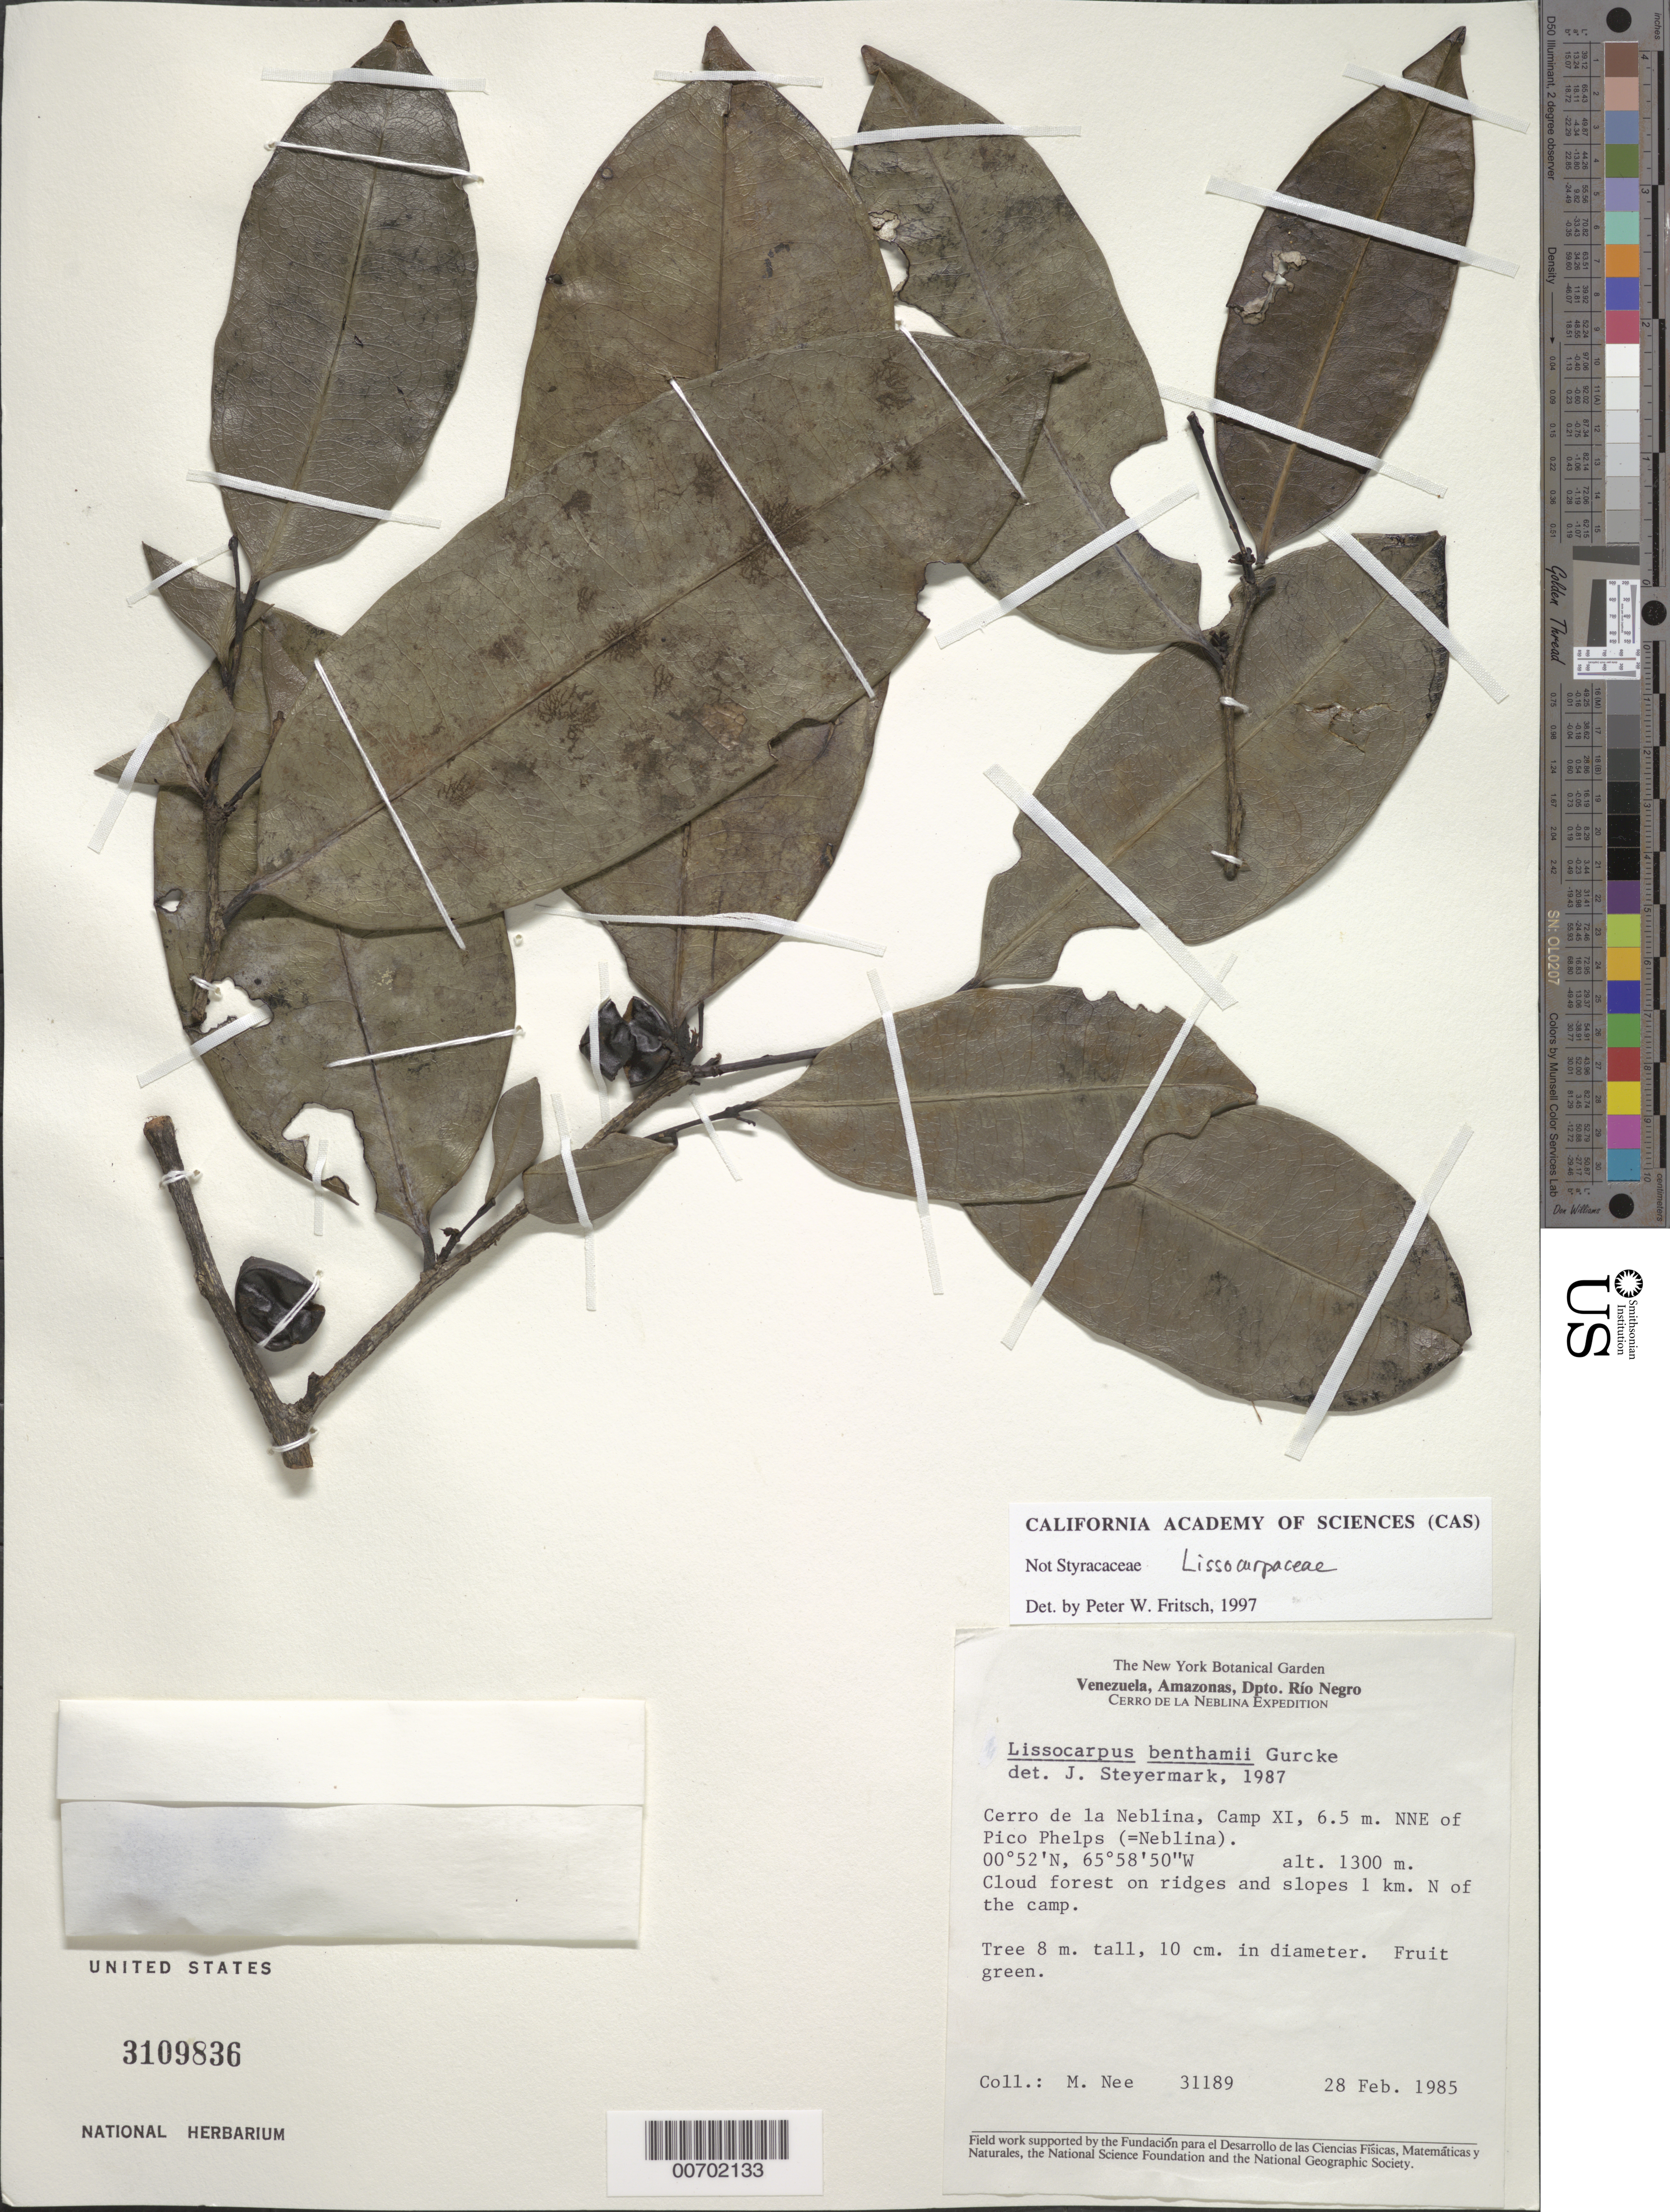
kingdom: Plantae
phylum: Tracheophyta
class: Magnoliopsida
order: Ericales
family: Ebenaceae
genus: Lissocarpa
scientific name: Lissocarpa stenocarpa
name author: Steyerm.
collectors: M. Nee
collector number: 31189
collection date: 1985-02-28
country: Venezuela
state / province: Amazonas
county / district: Río Negro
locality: Cerro de la Neblina, Camp XI, 6.2 km NNE of Pico Phelps (=Neblina)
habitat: Cloud forest on ridges and slopes 1 km N of camp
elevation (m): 1300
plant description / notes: filed:Styracaceae indet; annot: Lissocarpaceae by P.W. Fritsch, 1997; Cited by B. Wallnöfer in Ann. Naturhist Mus. Wien, B 105: 549. 2004.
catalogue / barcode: US 3109836